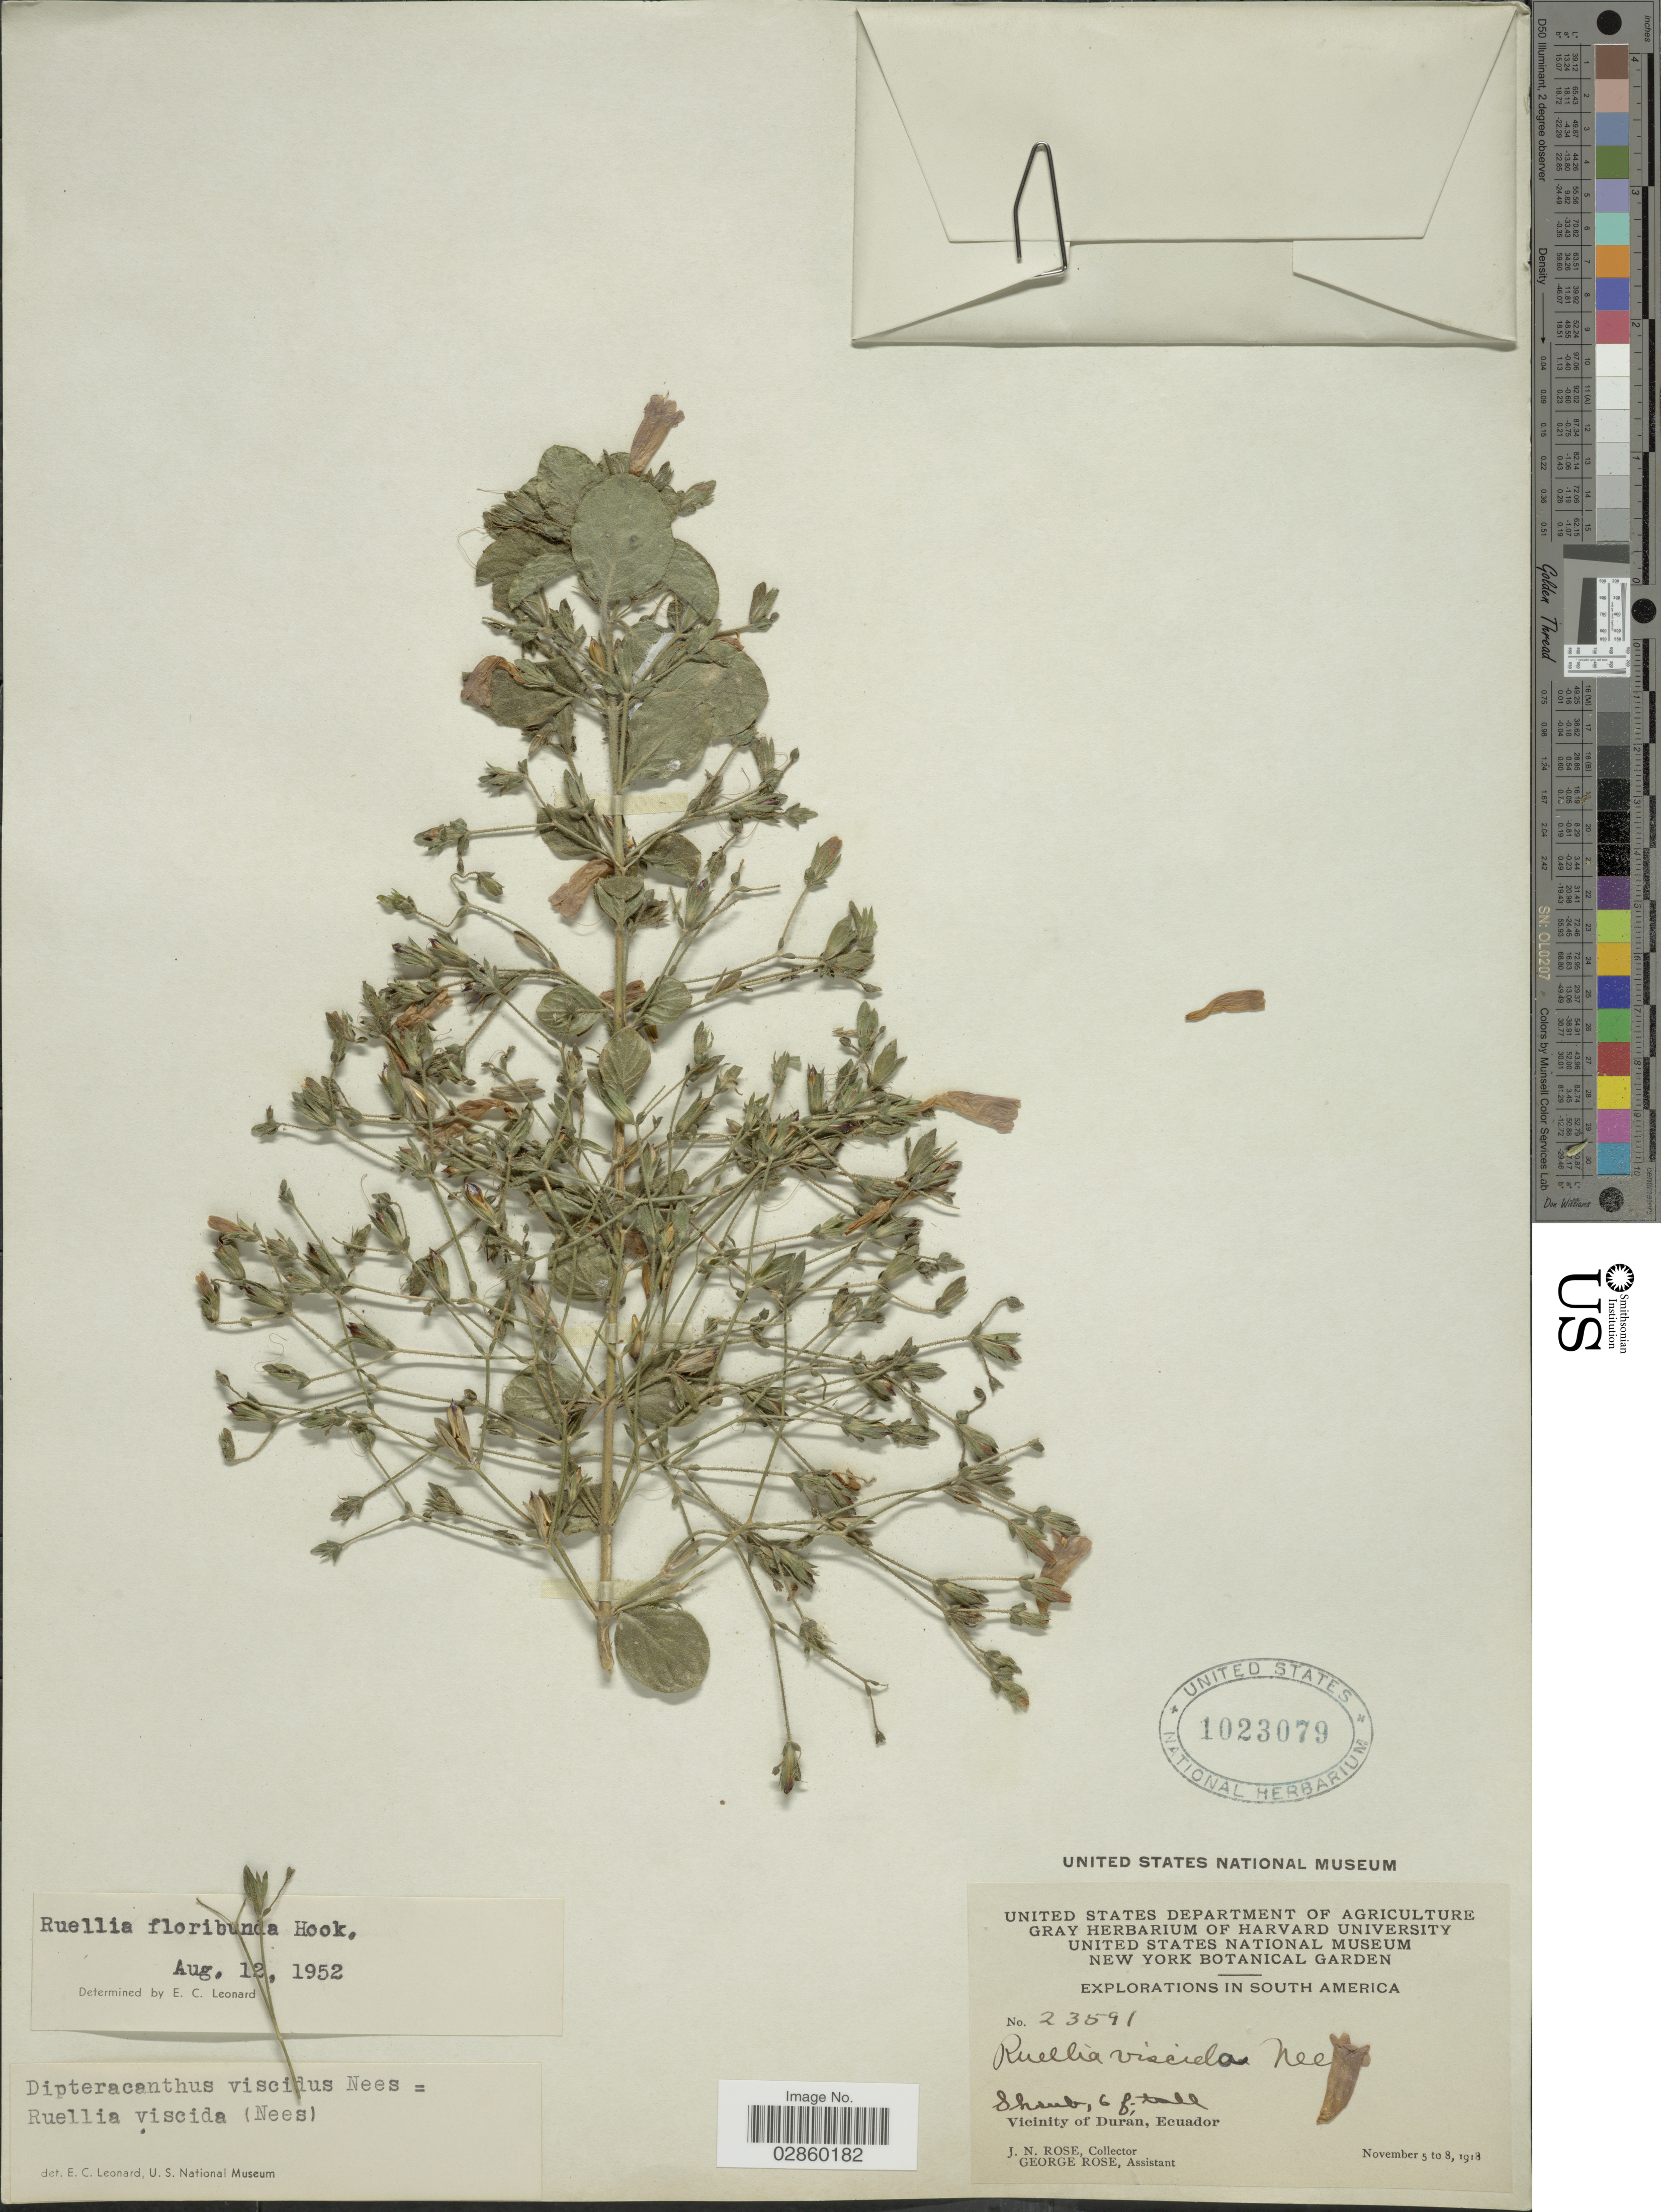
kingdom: Plantae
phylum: Tracheophyta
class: Magnoliopsida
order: Lamiales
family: Acanthaceae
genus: Ruellia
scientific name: Ruellia floribunda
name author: Hook.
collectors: J. N. Rose & G. Rose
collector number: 23591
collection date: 1918-11-05/1918-11-08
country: Ecuador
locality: Vicinity of Durán.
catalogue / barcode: US 1023079